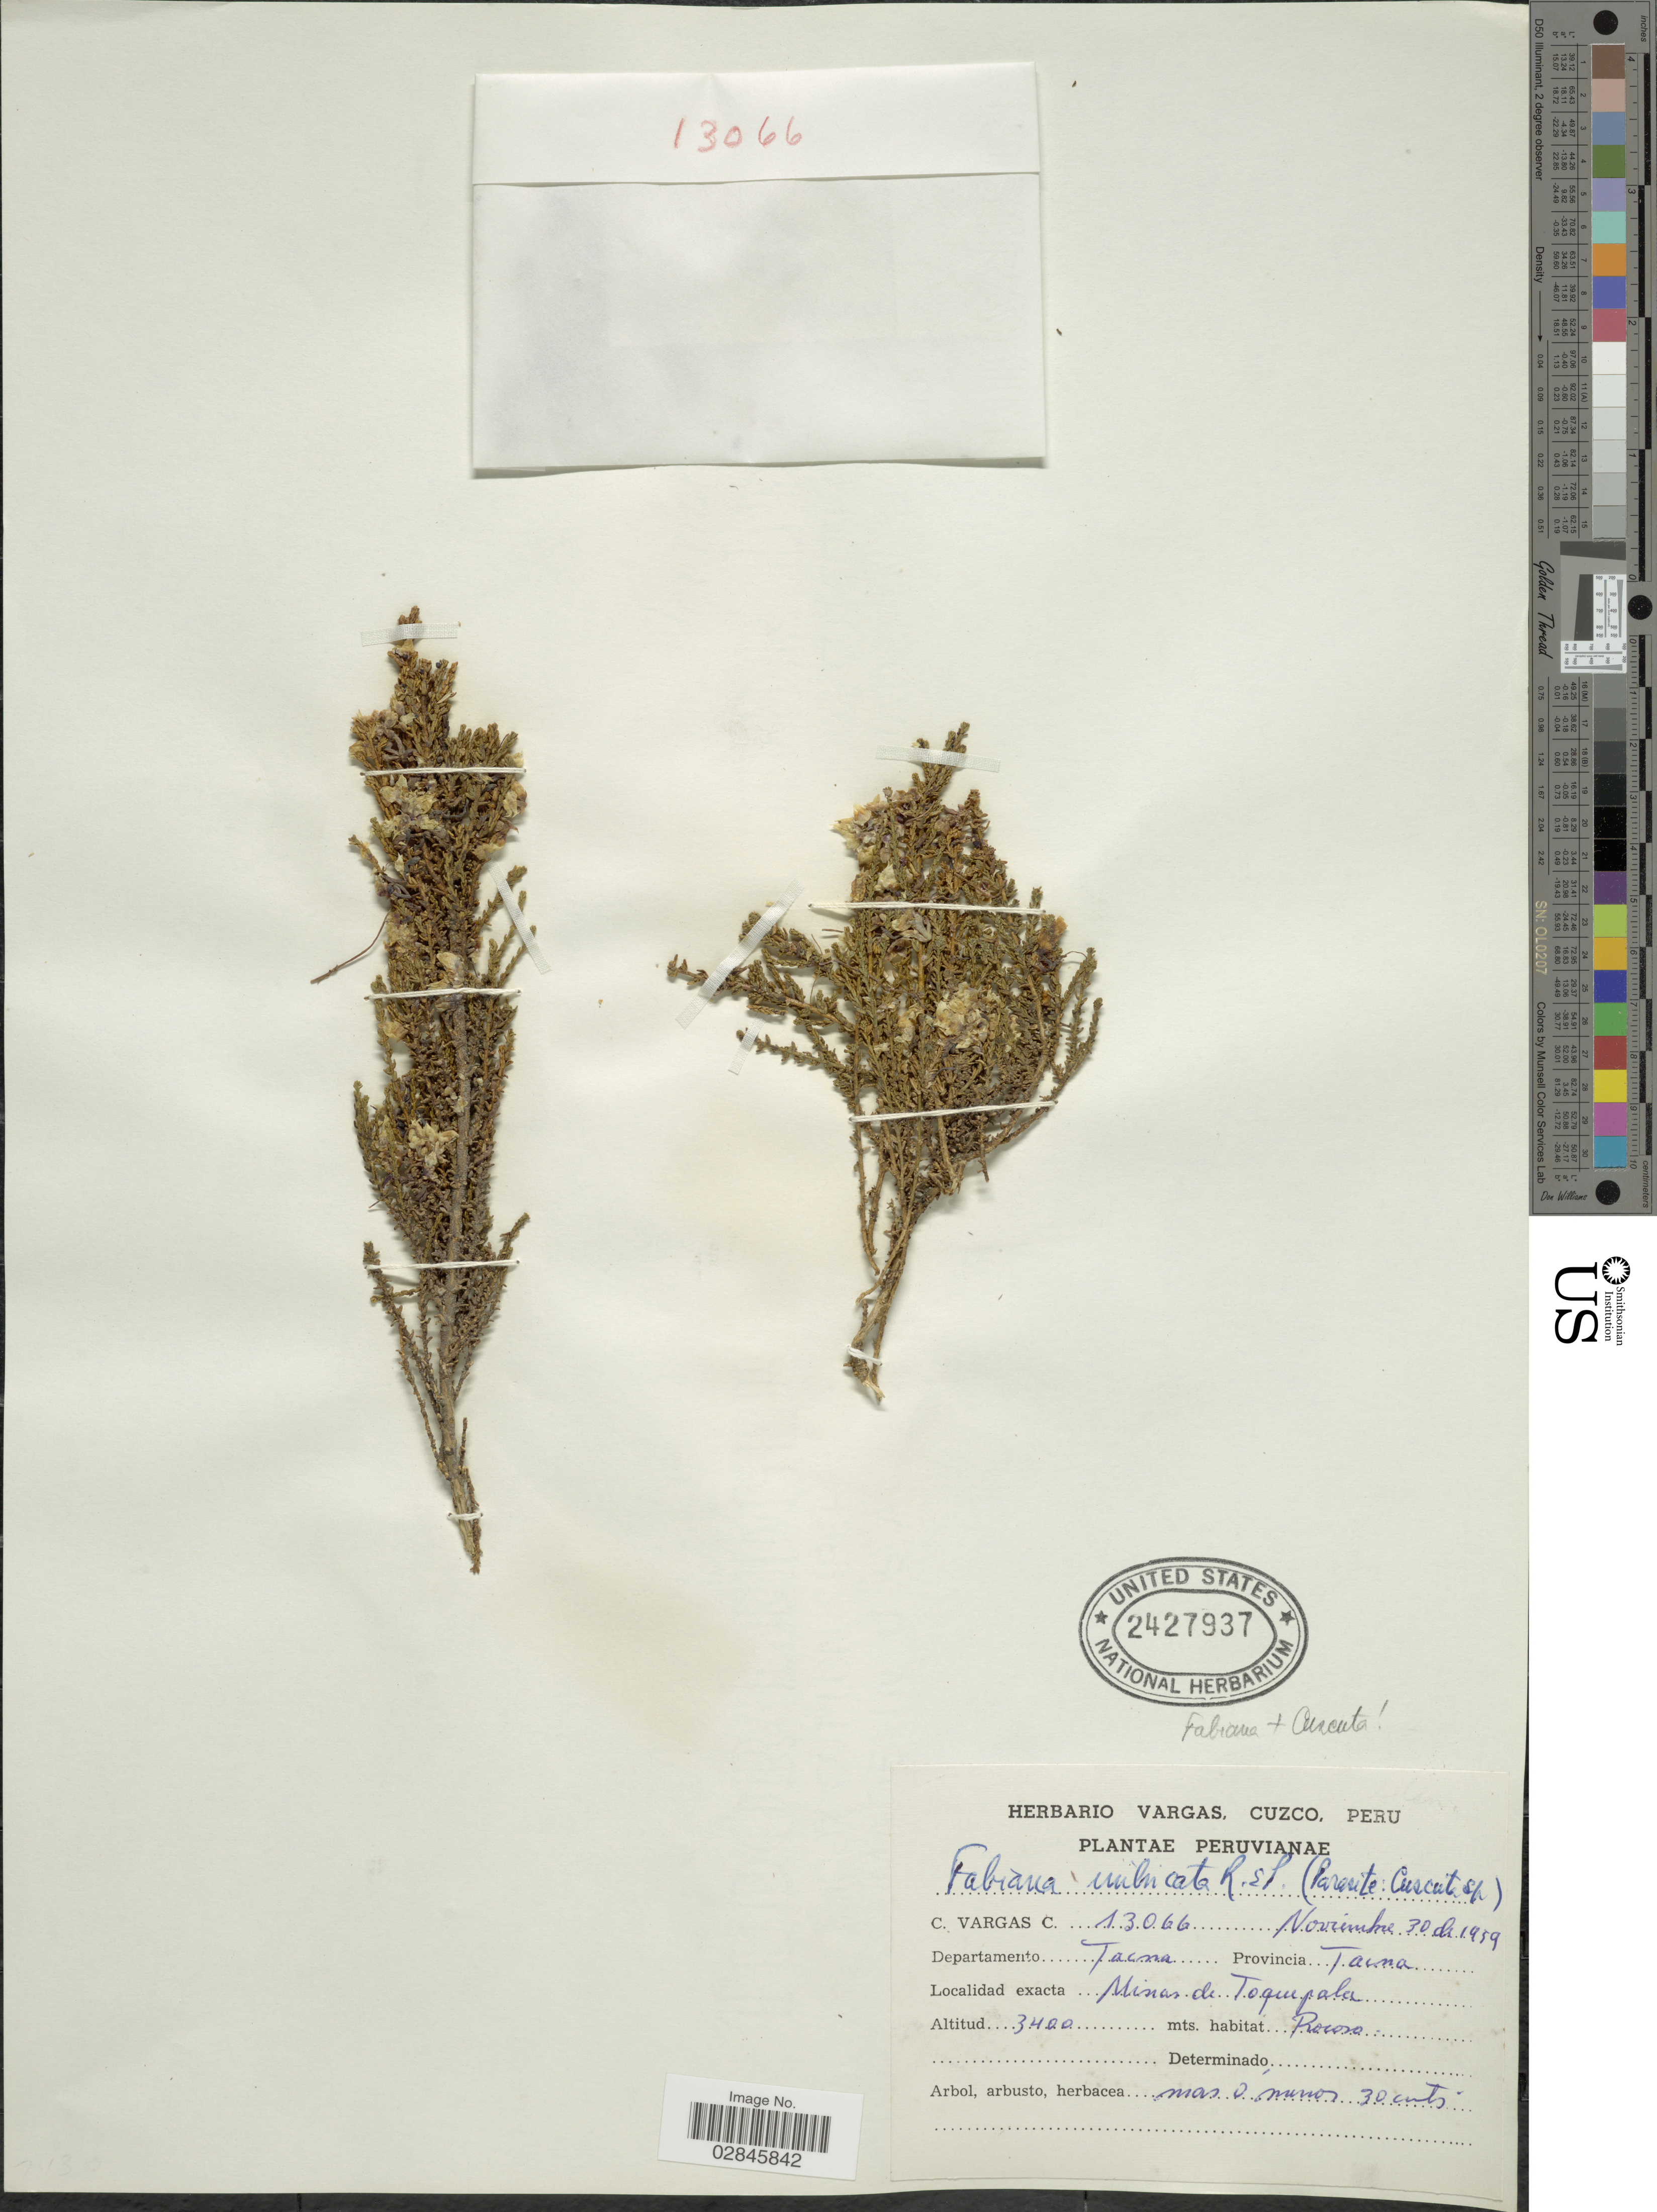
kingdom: Plantae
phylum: Tracheophyta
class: Magnoliopsida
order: Solanales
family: Solanaceae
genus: Fabiana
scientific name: Fabiana imbricata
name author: Ruiz & Pav.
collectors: C. Vargas Calderón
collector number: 13066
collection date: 1959-11-30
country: Peru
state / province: Cusco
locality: Cuzco. Departamento Tacna, Tacna. Minas de Toquepala.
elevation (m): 3400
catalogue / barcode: US 2427937